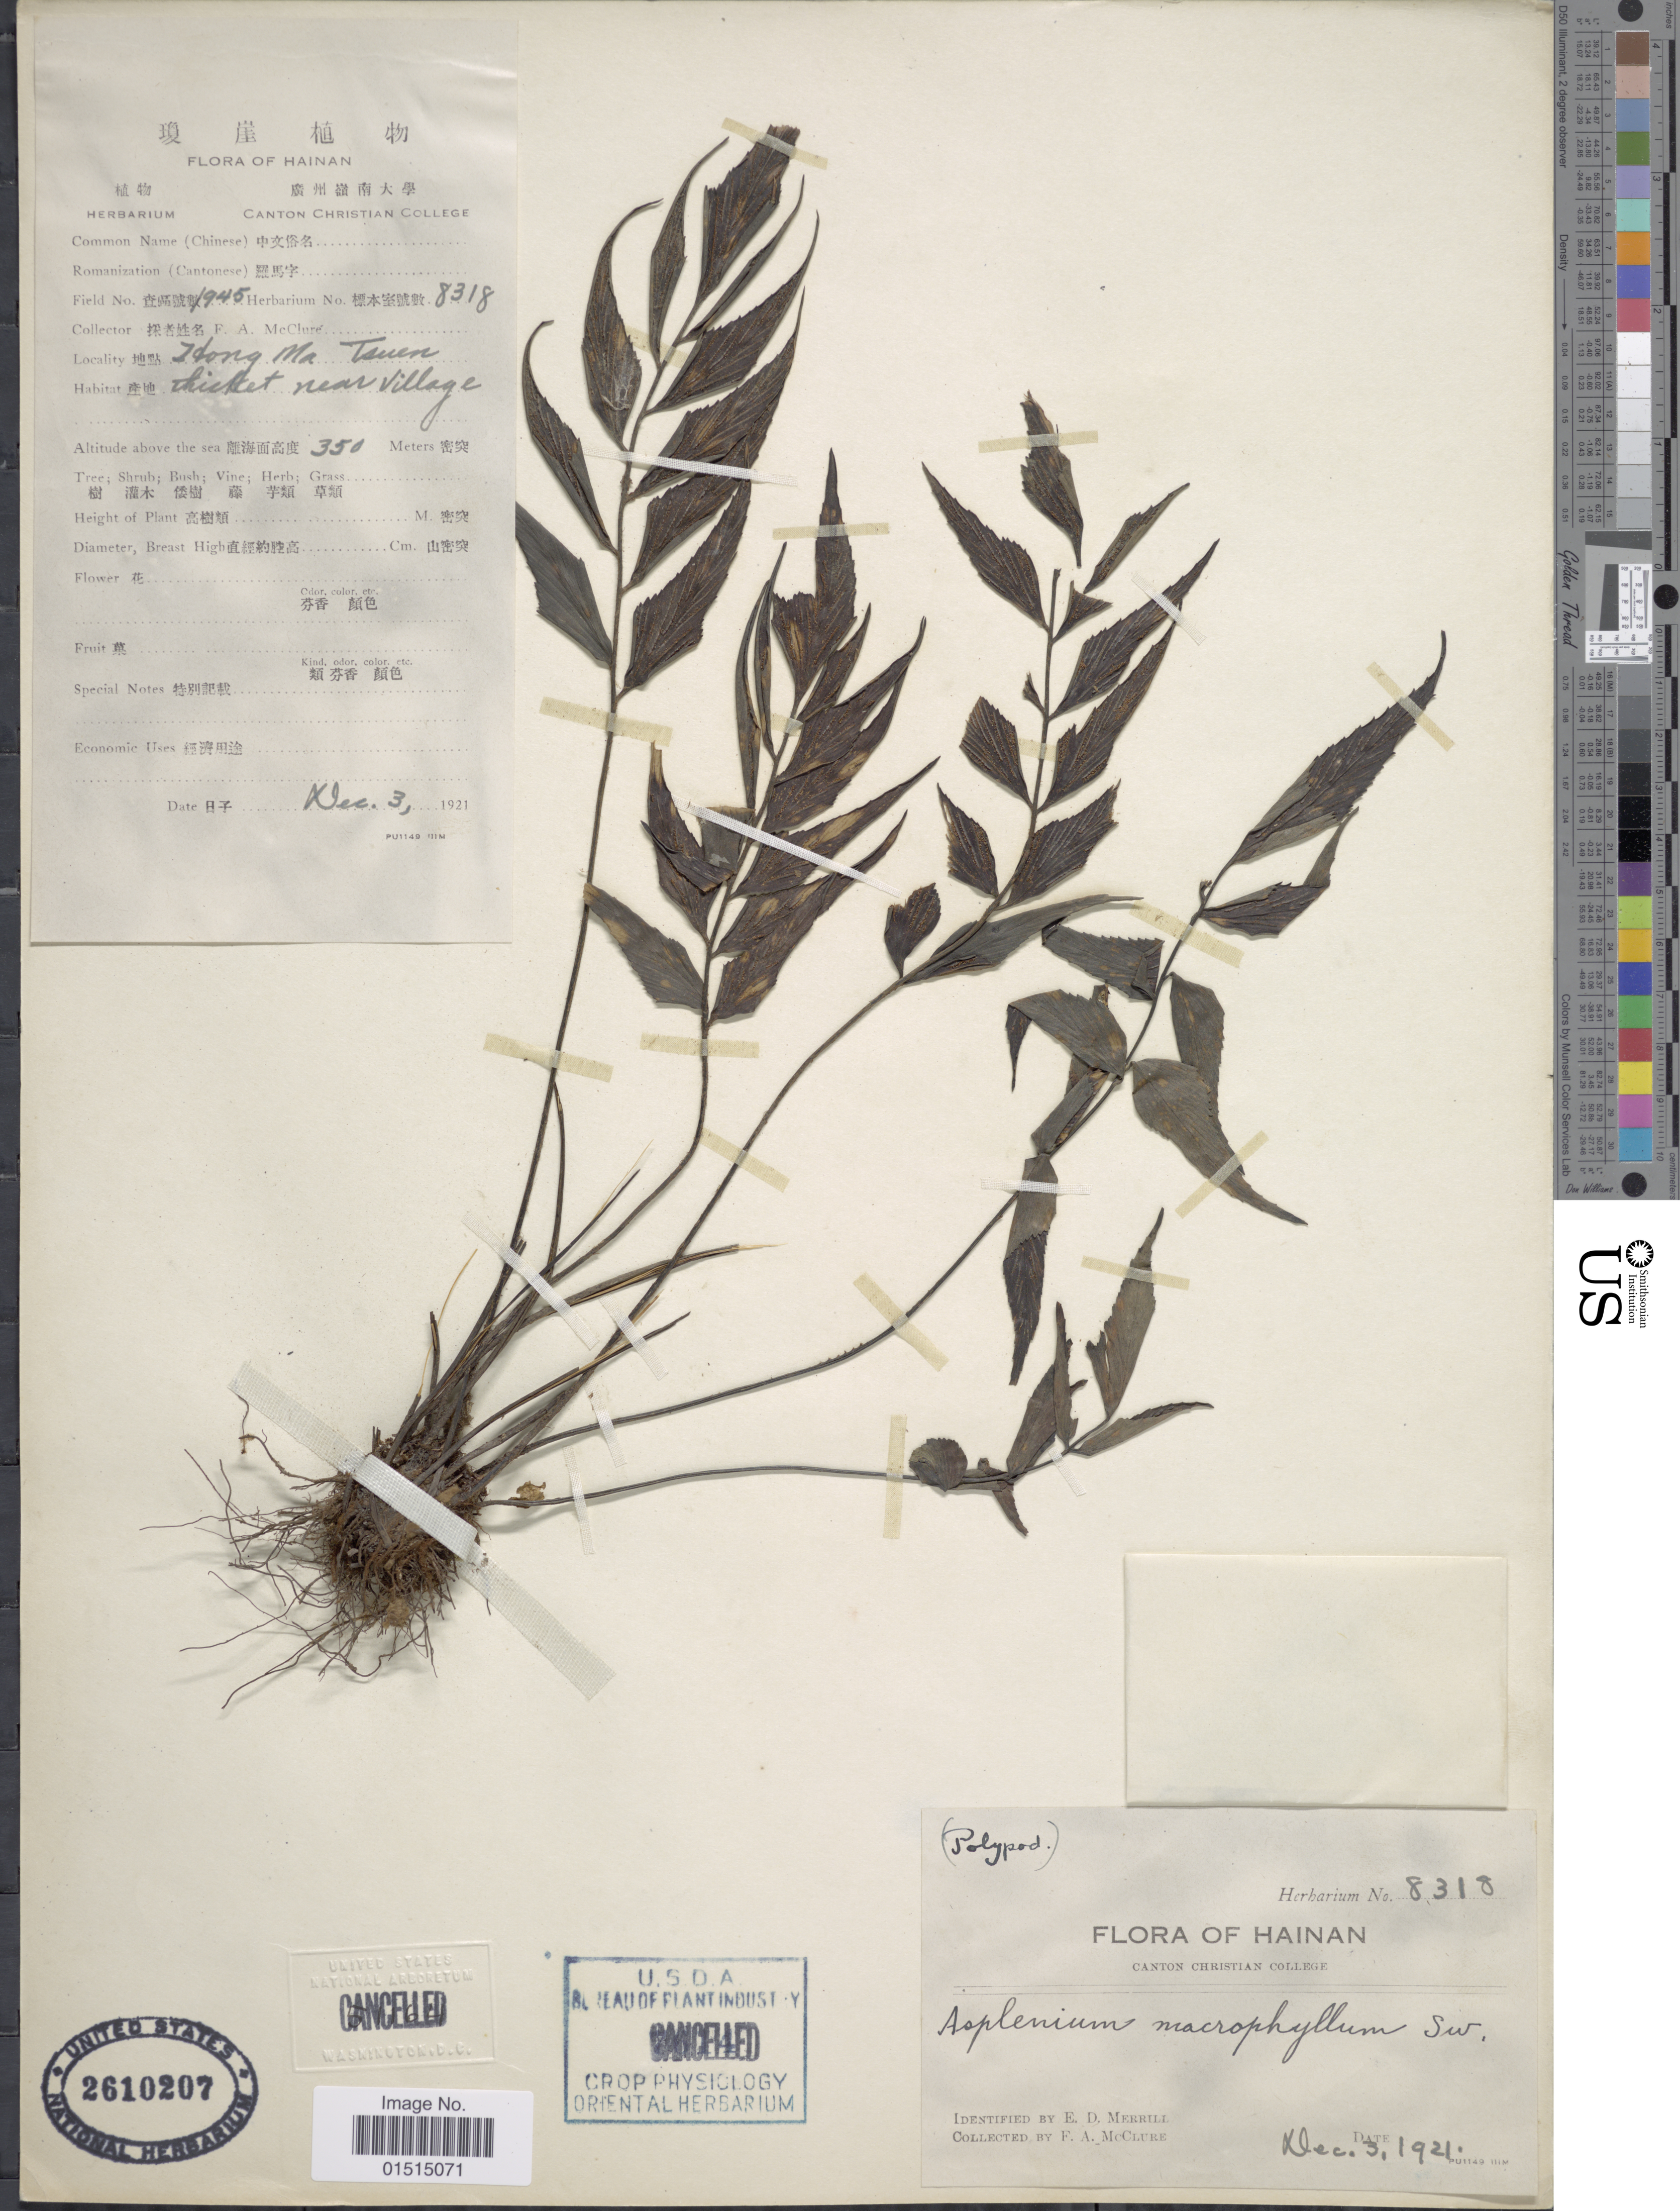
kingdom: Plantae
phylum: Tracheophyta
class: Polypodiopsida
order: Polypodiales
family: Aspleniaceae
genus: Asplenium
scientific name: Asplenium macrophyllum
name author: Sw.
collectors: F. A. McClure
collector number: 1945/8318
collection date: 1921-12-03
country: China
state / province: Hainan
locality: Idong Ma Tsuen, Thicket near village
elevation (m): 350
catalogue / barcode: US 2610207